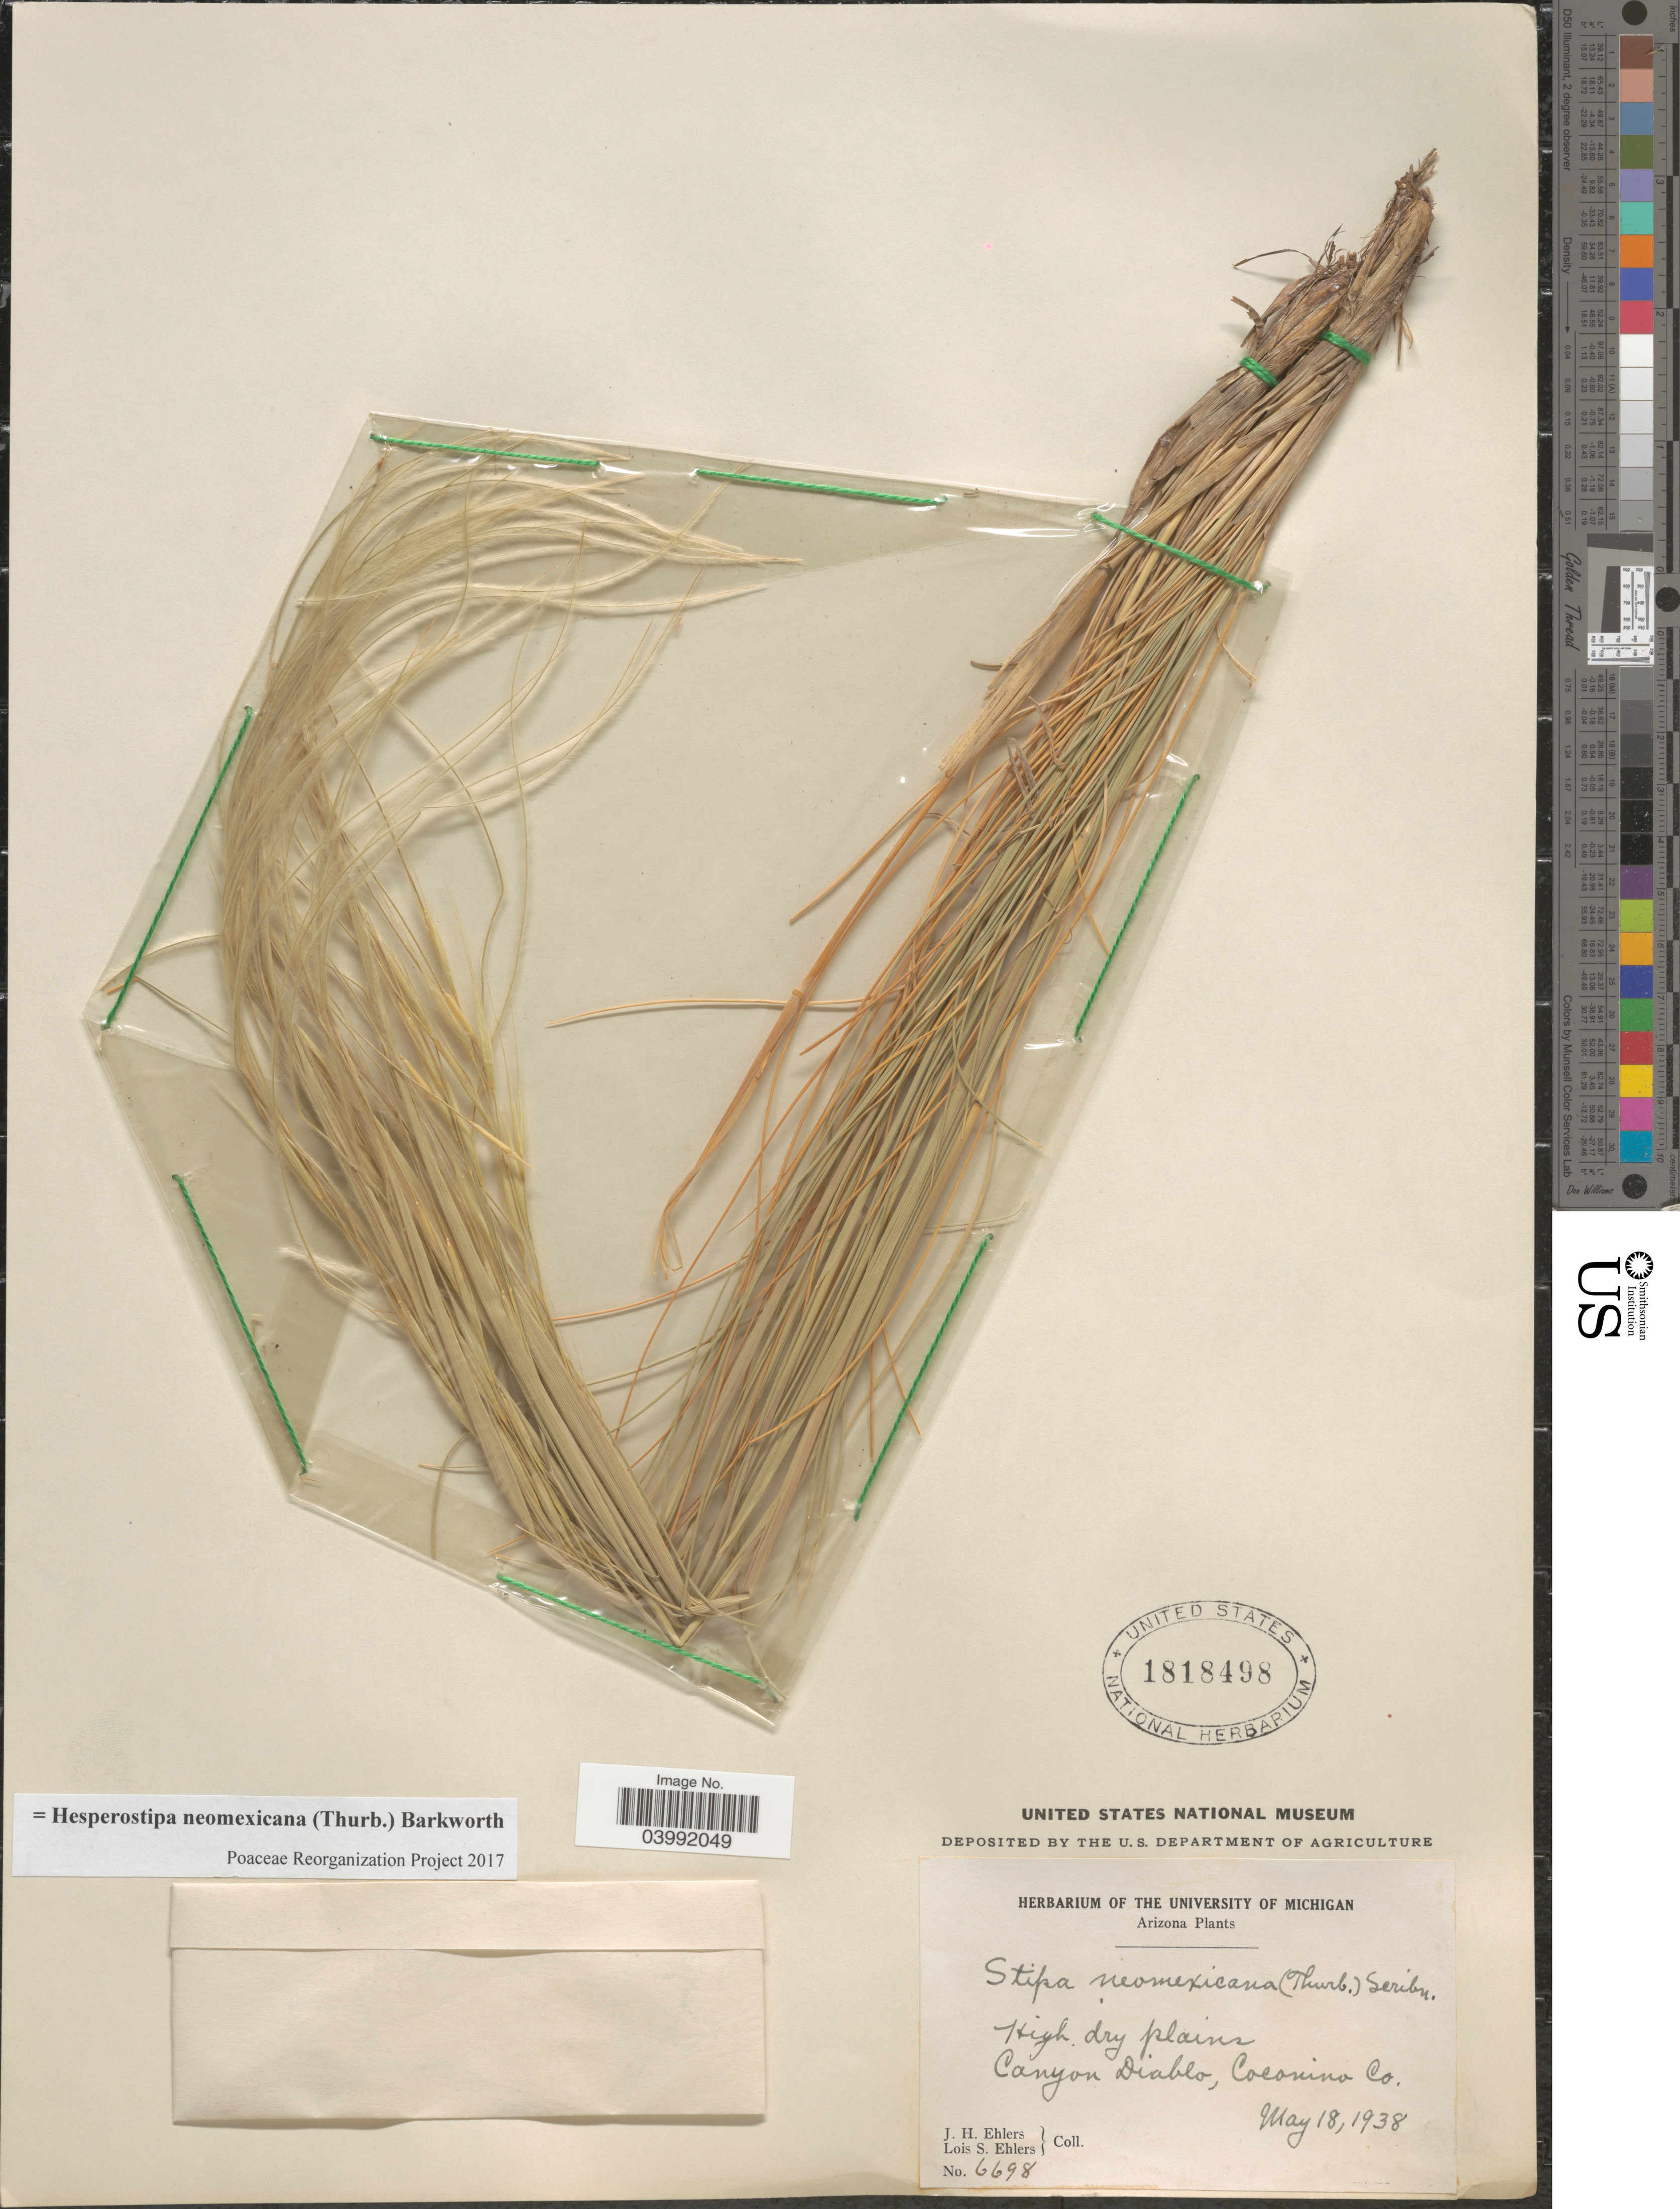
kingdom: Plantae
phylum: Tracheophyta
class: Liliopsida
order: Poales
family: Poaceae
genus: Hesperostipa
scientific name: Hesperostipa neomexicana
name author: (Thurb.) Barkworth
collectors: J. H. Ehlers & L. Ehlers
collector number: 6698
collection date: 1938-05-18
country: United States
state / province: Arizona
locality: High dry plains Canyon Diablo, Coconino Co.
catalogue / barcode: US 1818498